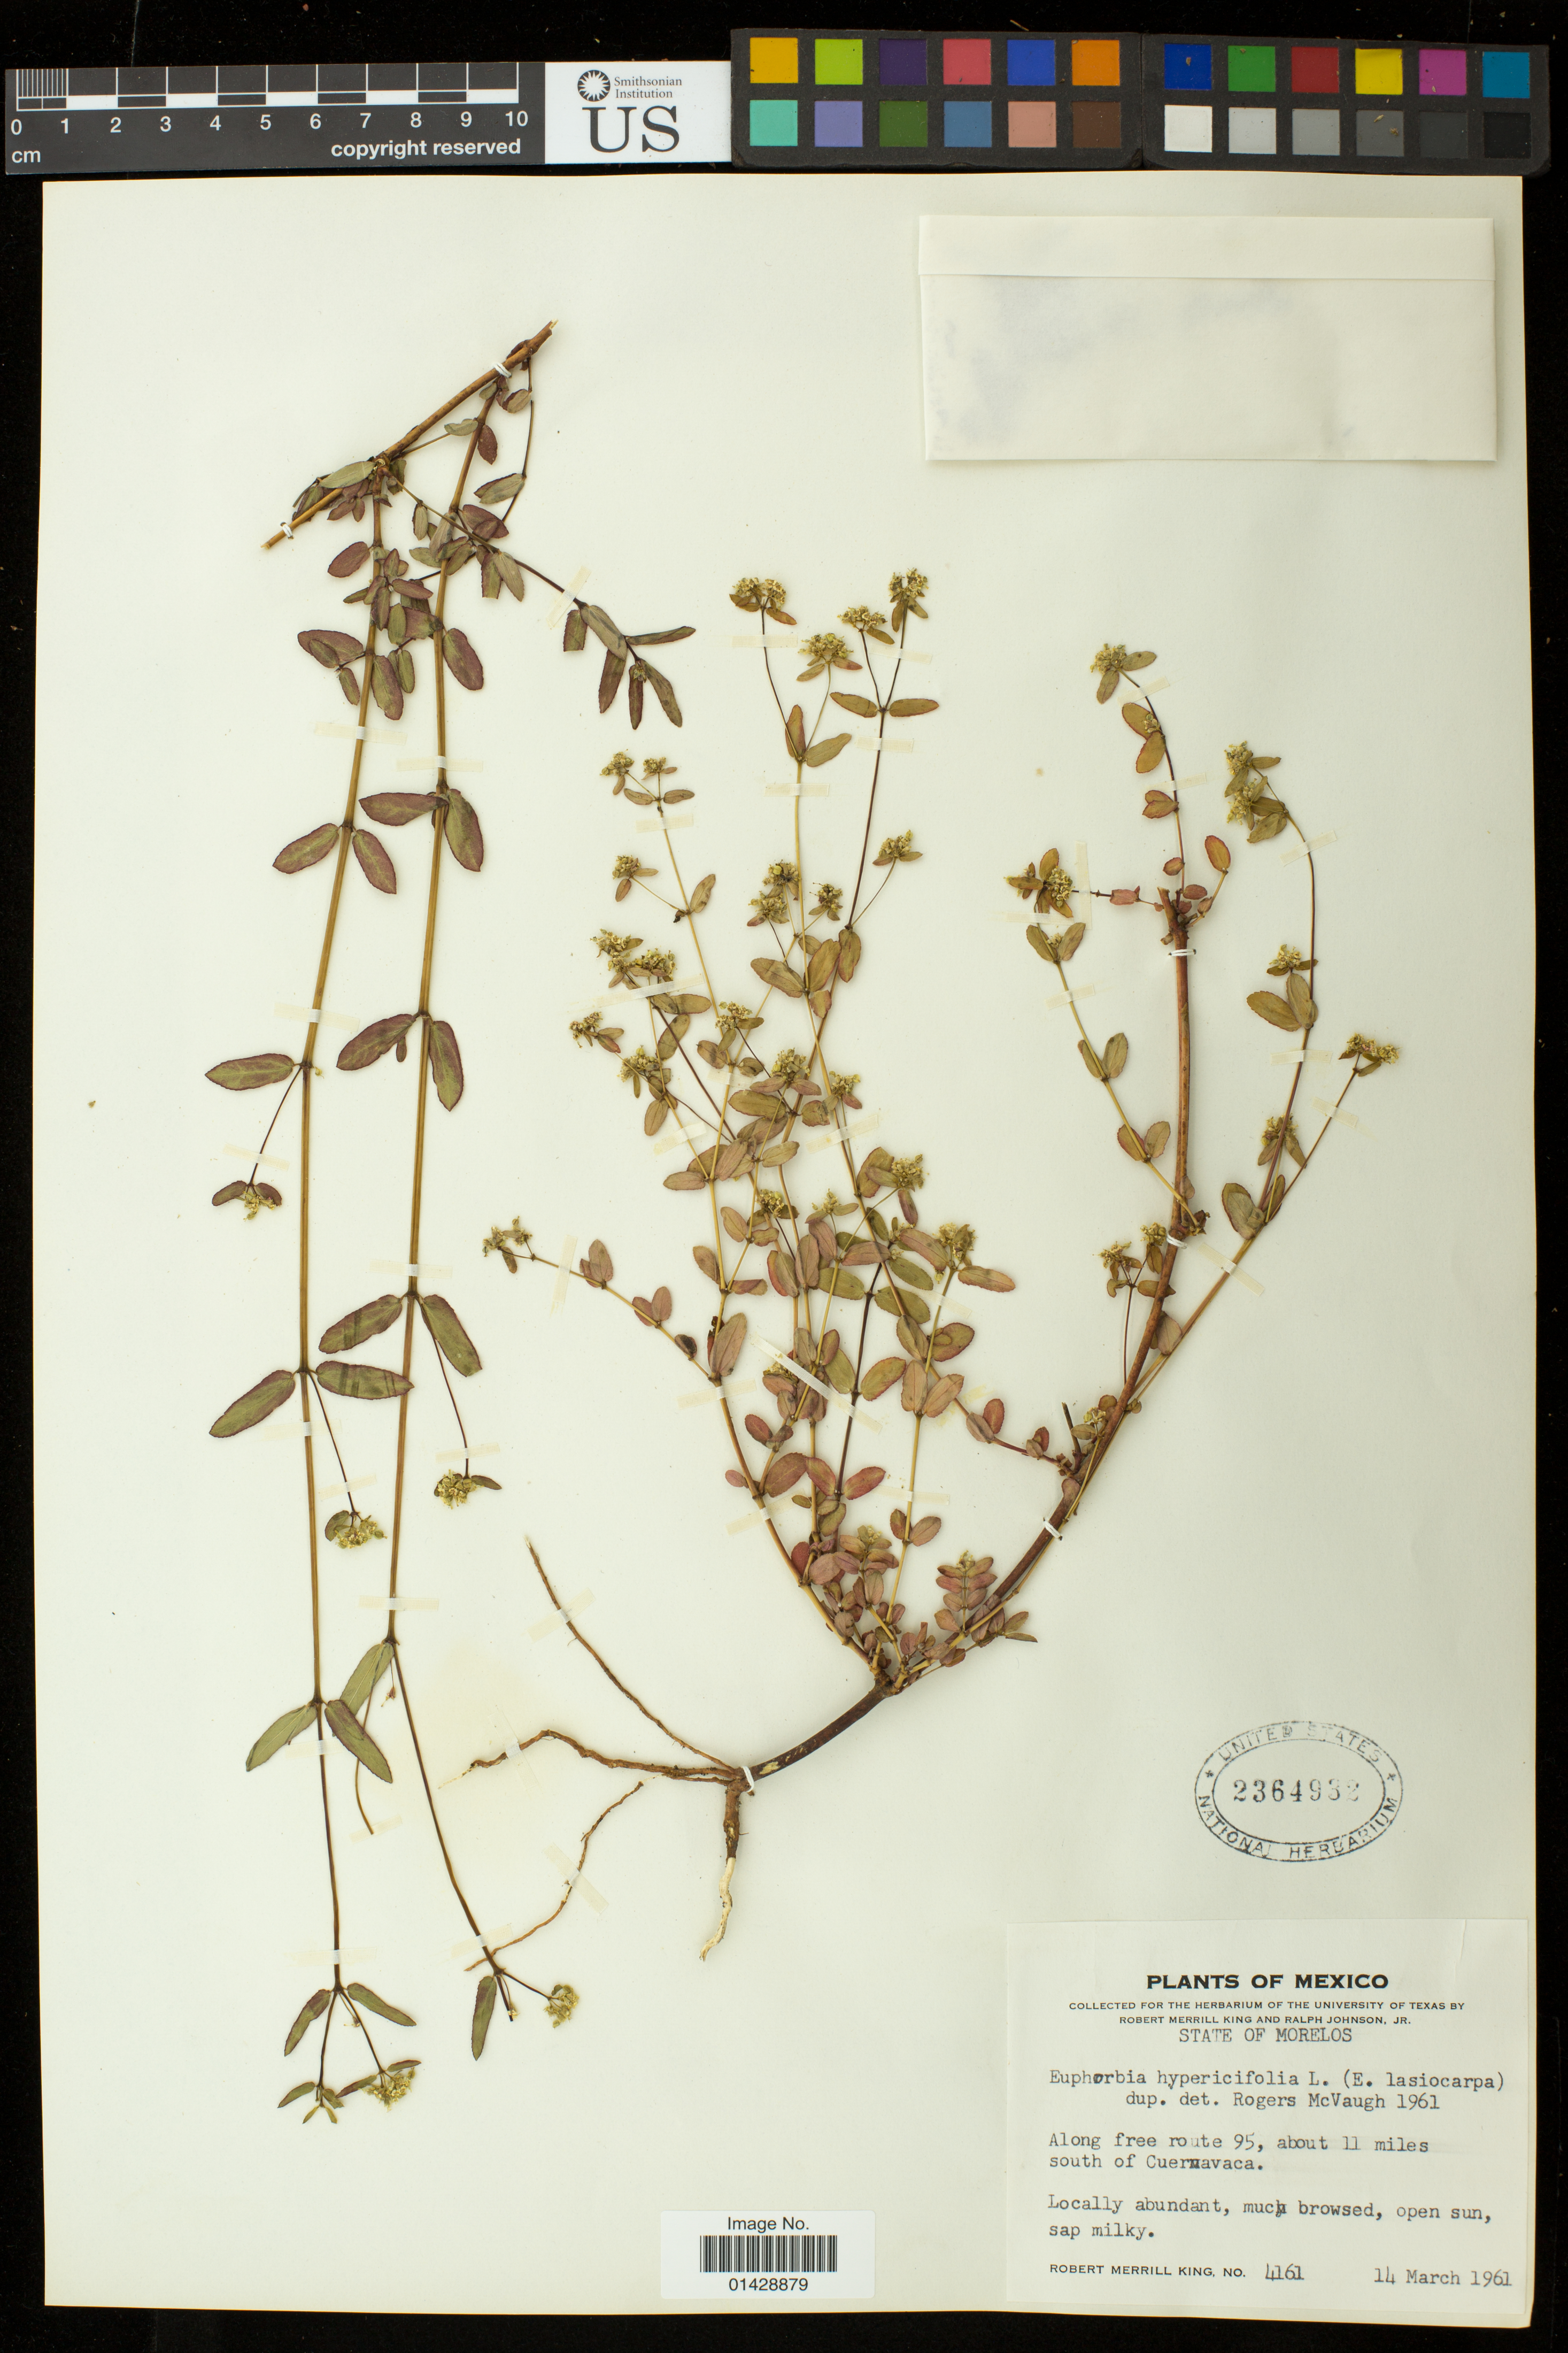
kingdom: Plantae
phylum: Tracheophyta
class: Magnoliopsida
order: Malpighiales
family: Euphorbiaceae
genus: Euphorbia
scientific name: Euphorbia lasiocarpa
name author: Klotzsch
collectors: R. M. King & R. Johnson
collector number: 4161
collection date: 1961-03-14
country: Mexico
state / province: Morelos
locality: Along free route 95, about 11 miles south of Cuernavaca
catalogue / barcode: US 2364932